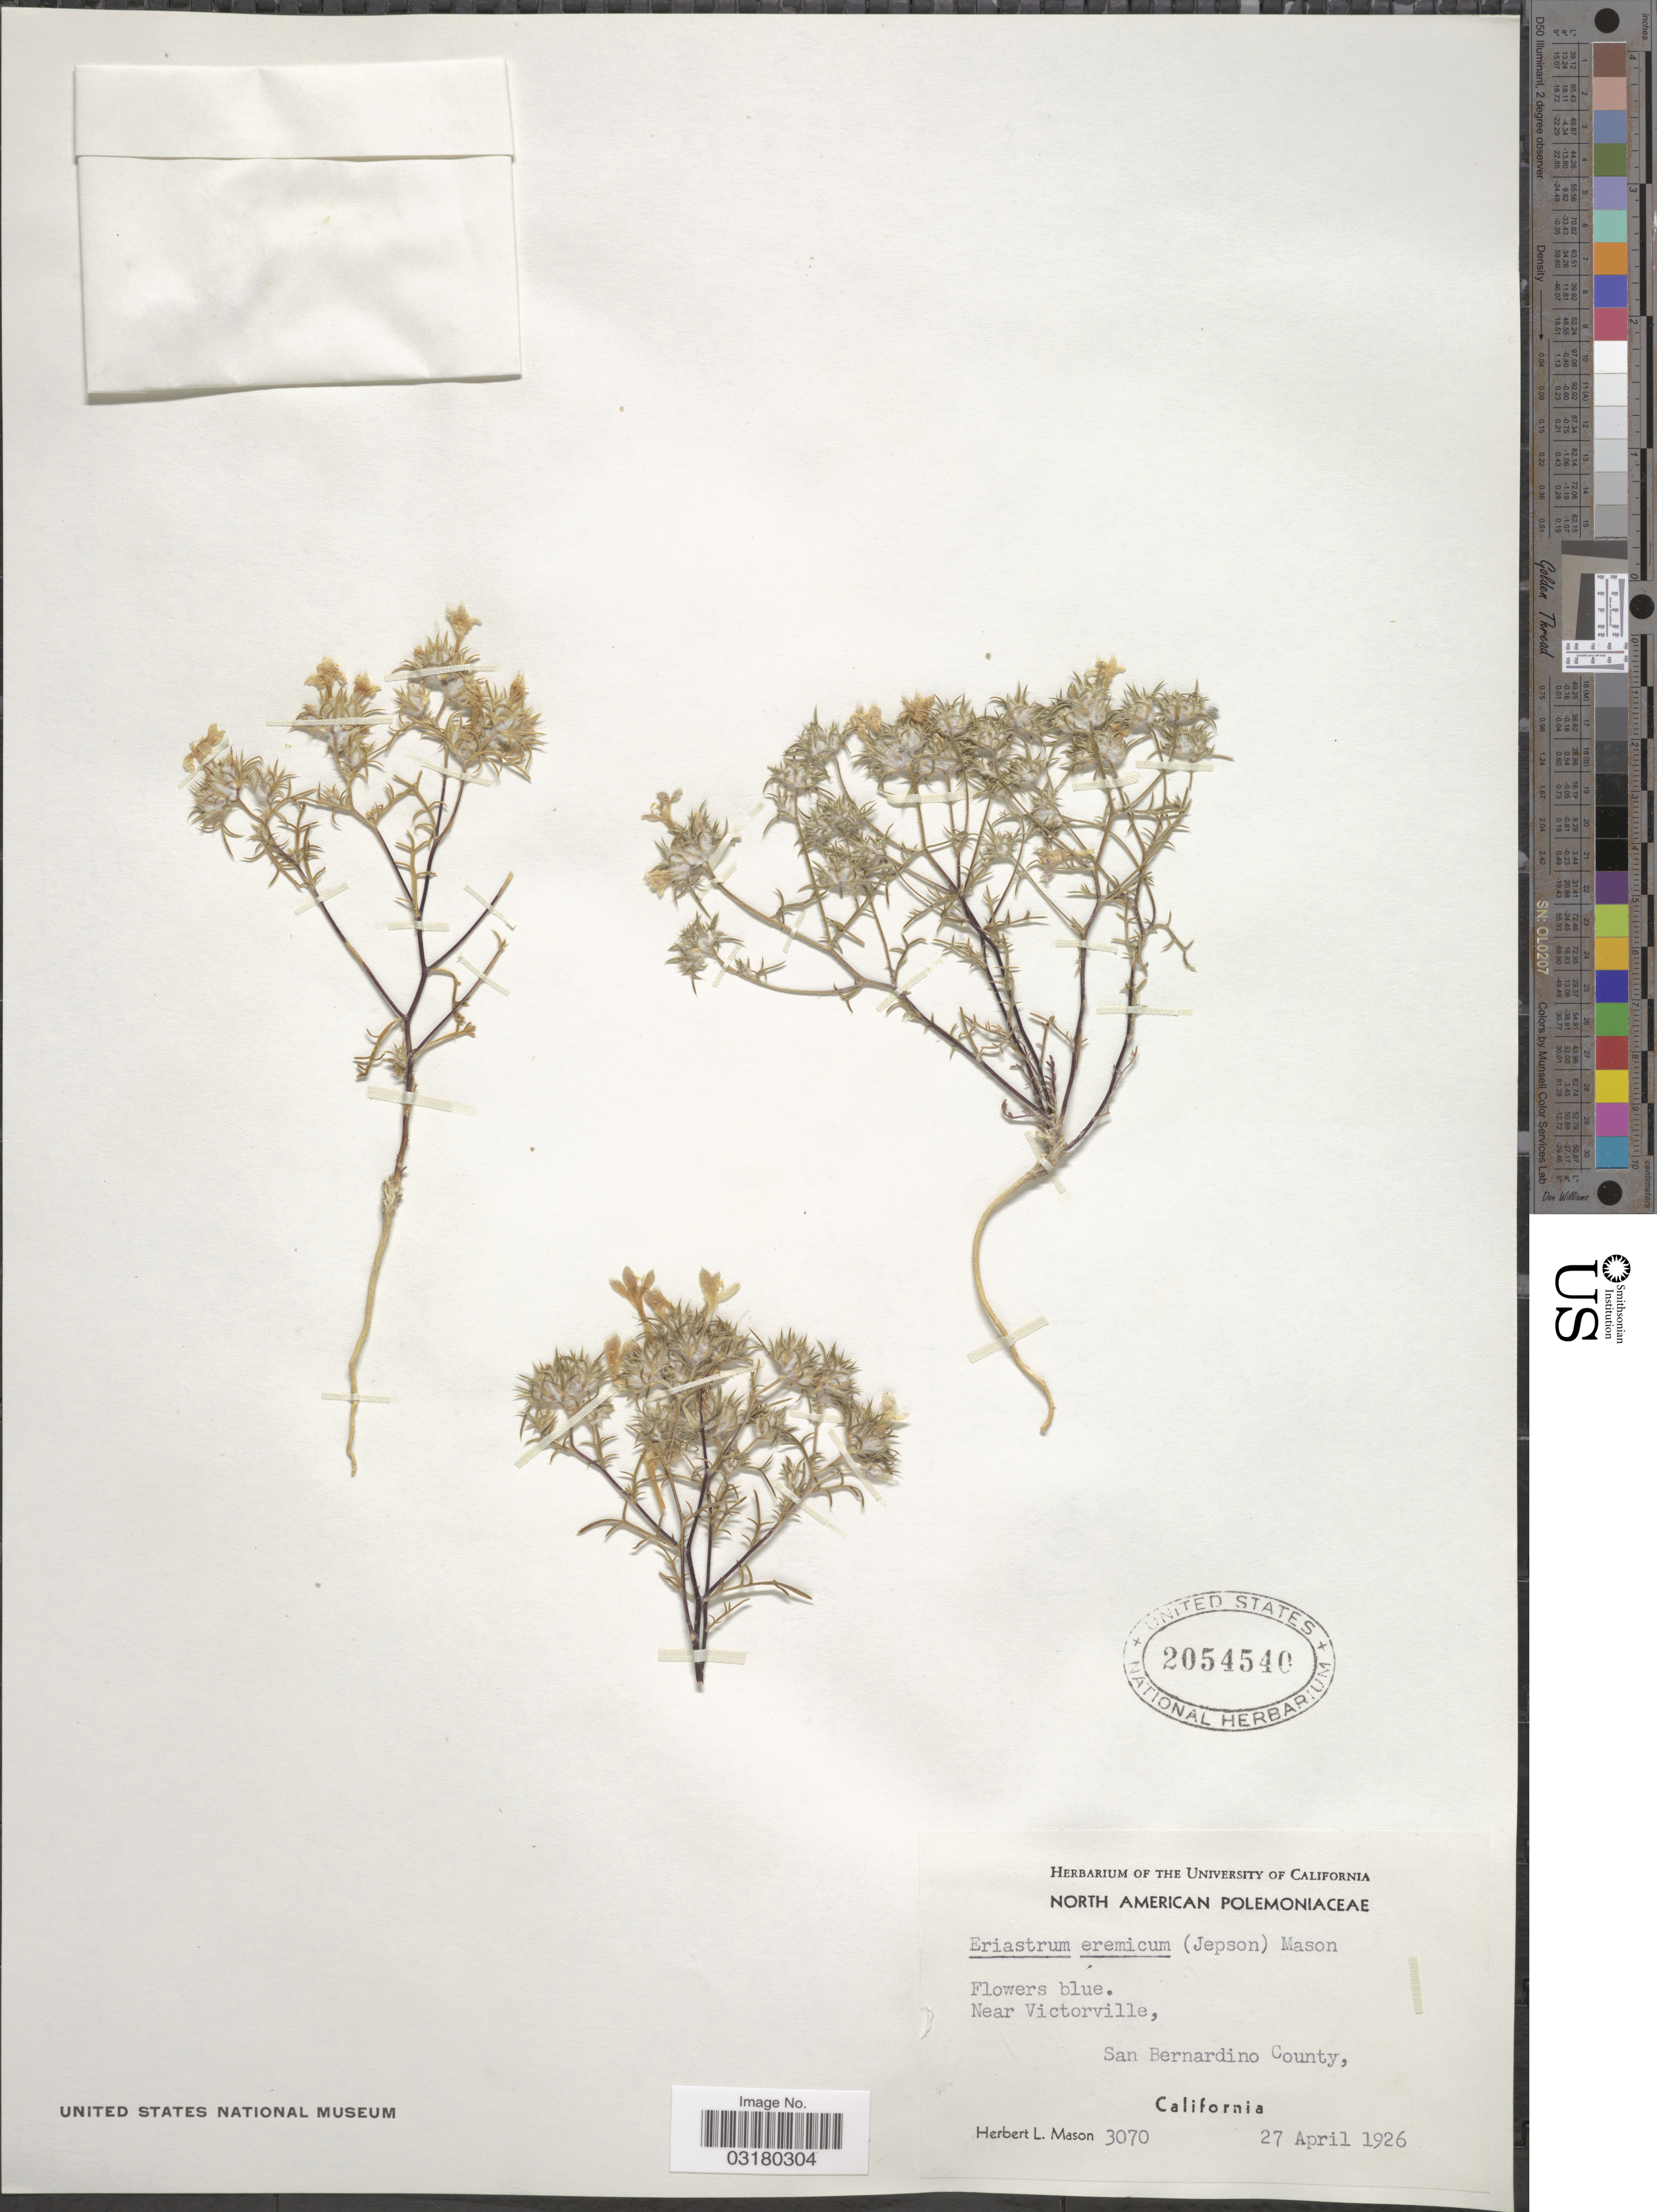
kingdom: Plantae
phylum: Tracheophyta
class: Magnoliopsida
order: Ericales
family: Polemoniaceae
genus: Eriastrum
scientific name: Eriastrum eremicum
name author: (Jeps.) H. Mason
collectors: H. L. Mason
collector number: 3070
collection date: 1926-04-27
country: United States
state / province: California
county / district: San Bernardino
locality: Near Victorville, San Bernardino County.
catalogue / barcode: US 2054540